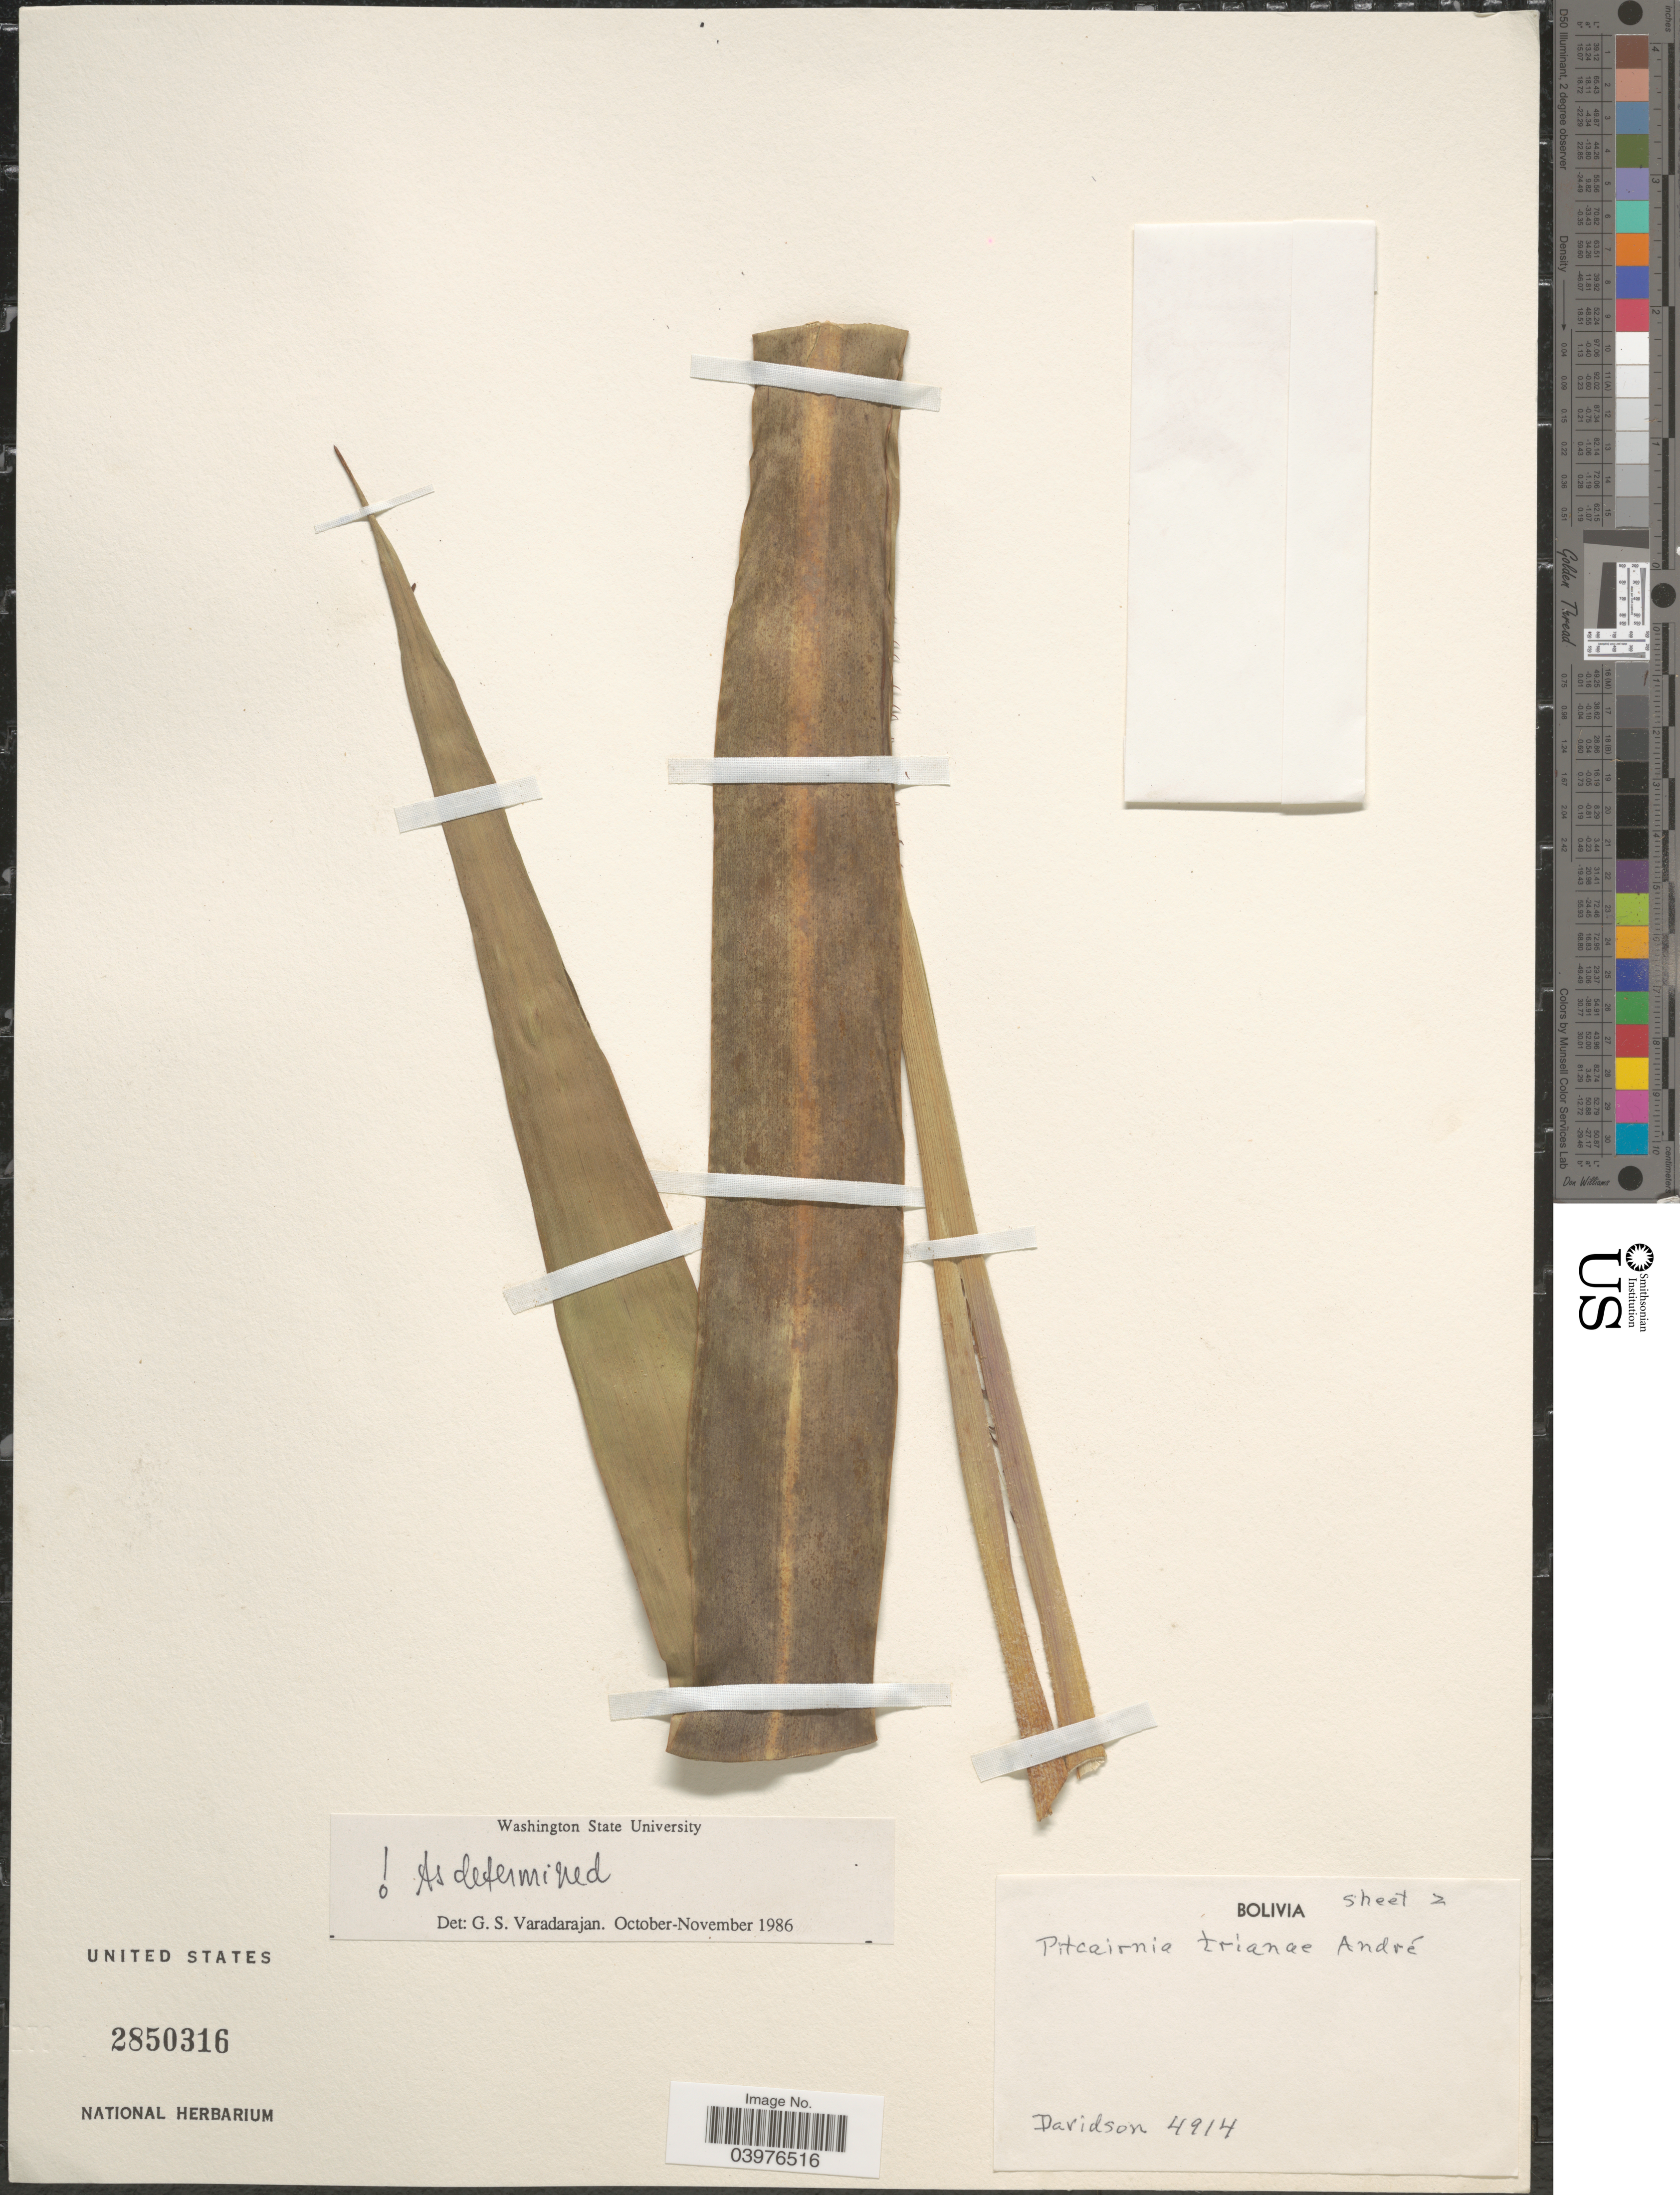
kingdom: Plantae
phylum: Tracheophyta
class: Liliopsida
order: Poales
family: Bromeliaceae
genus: Pitcairnia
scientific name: Pitcairnia trianae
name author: André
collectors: Davidson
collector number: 4914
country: Bolivia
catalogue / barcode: US 2850316